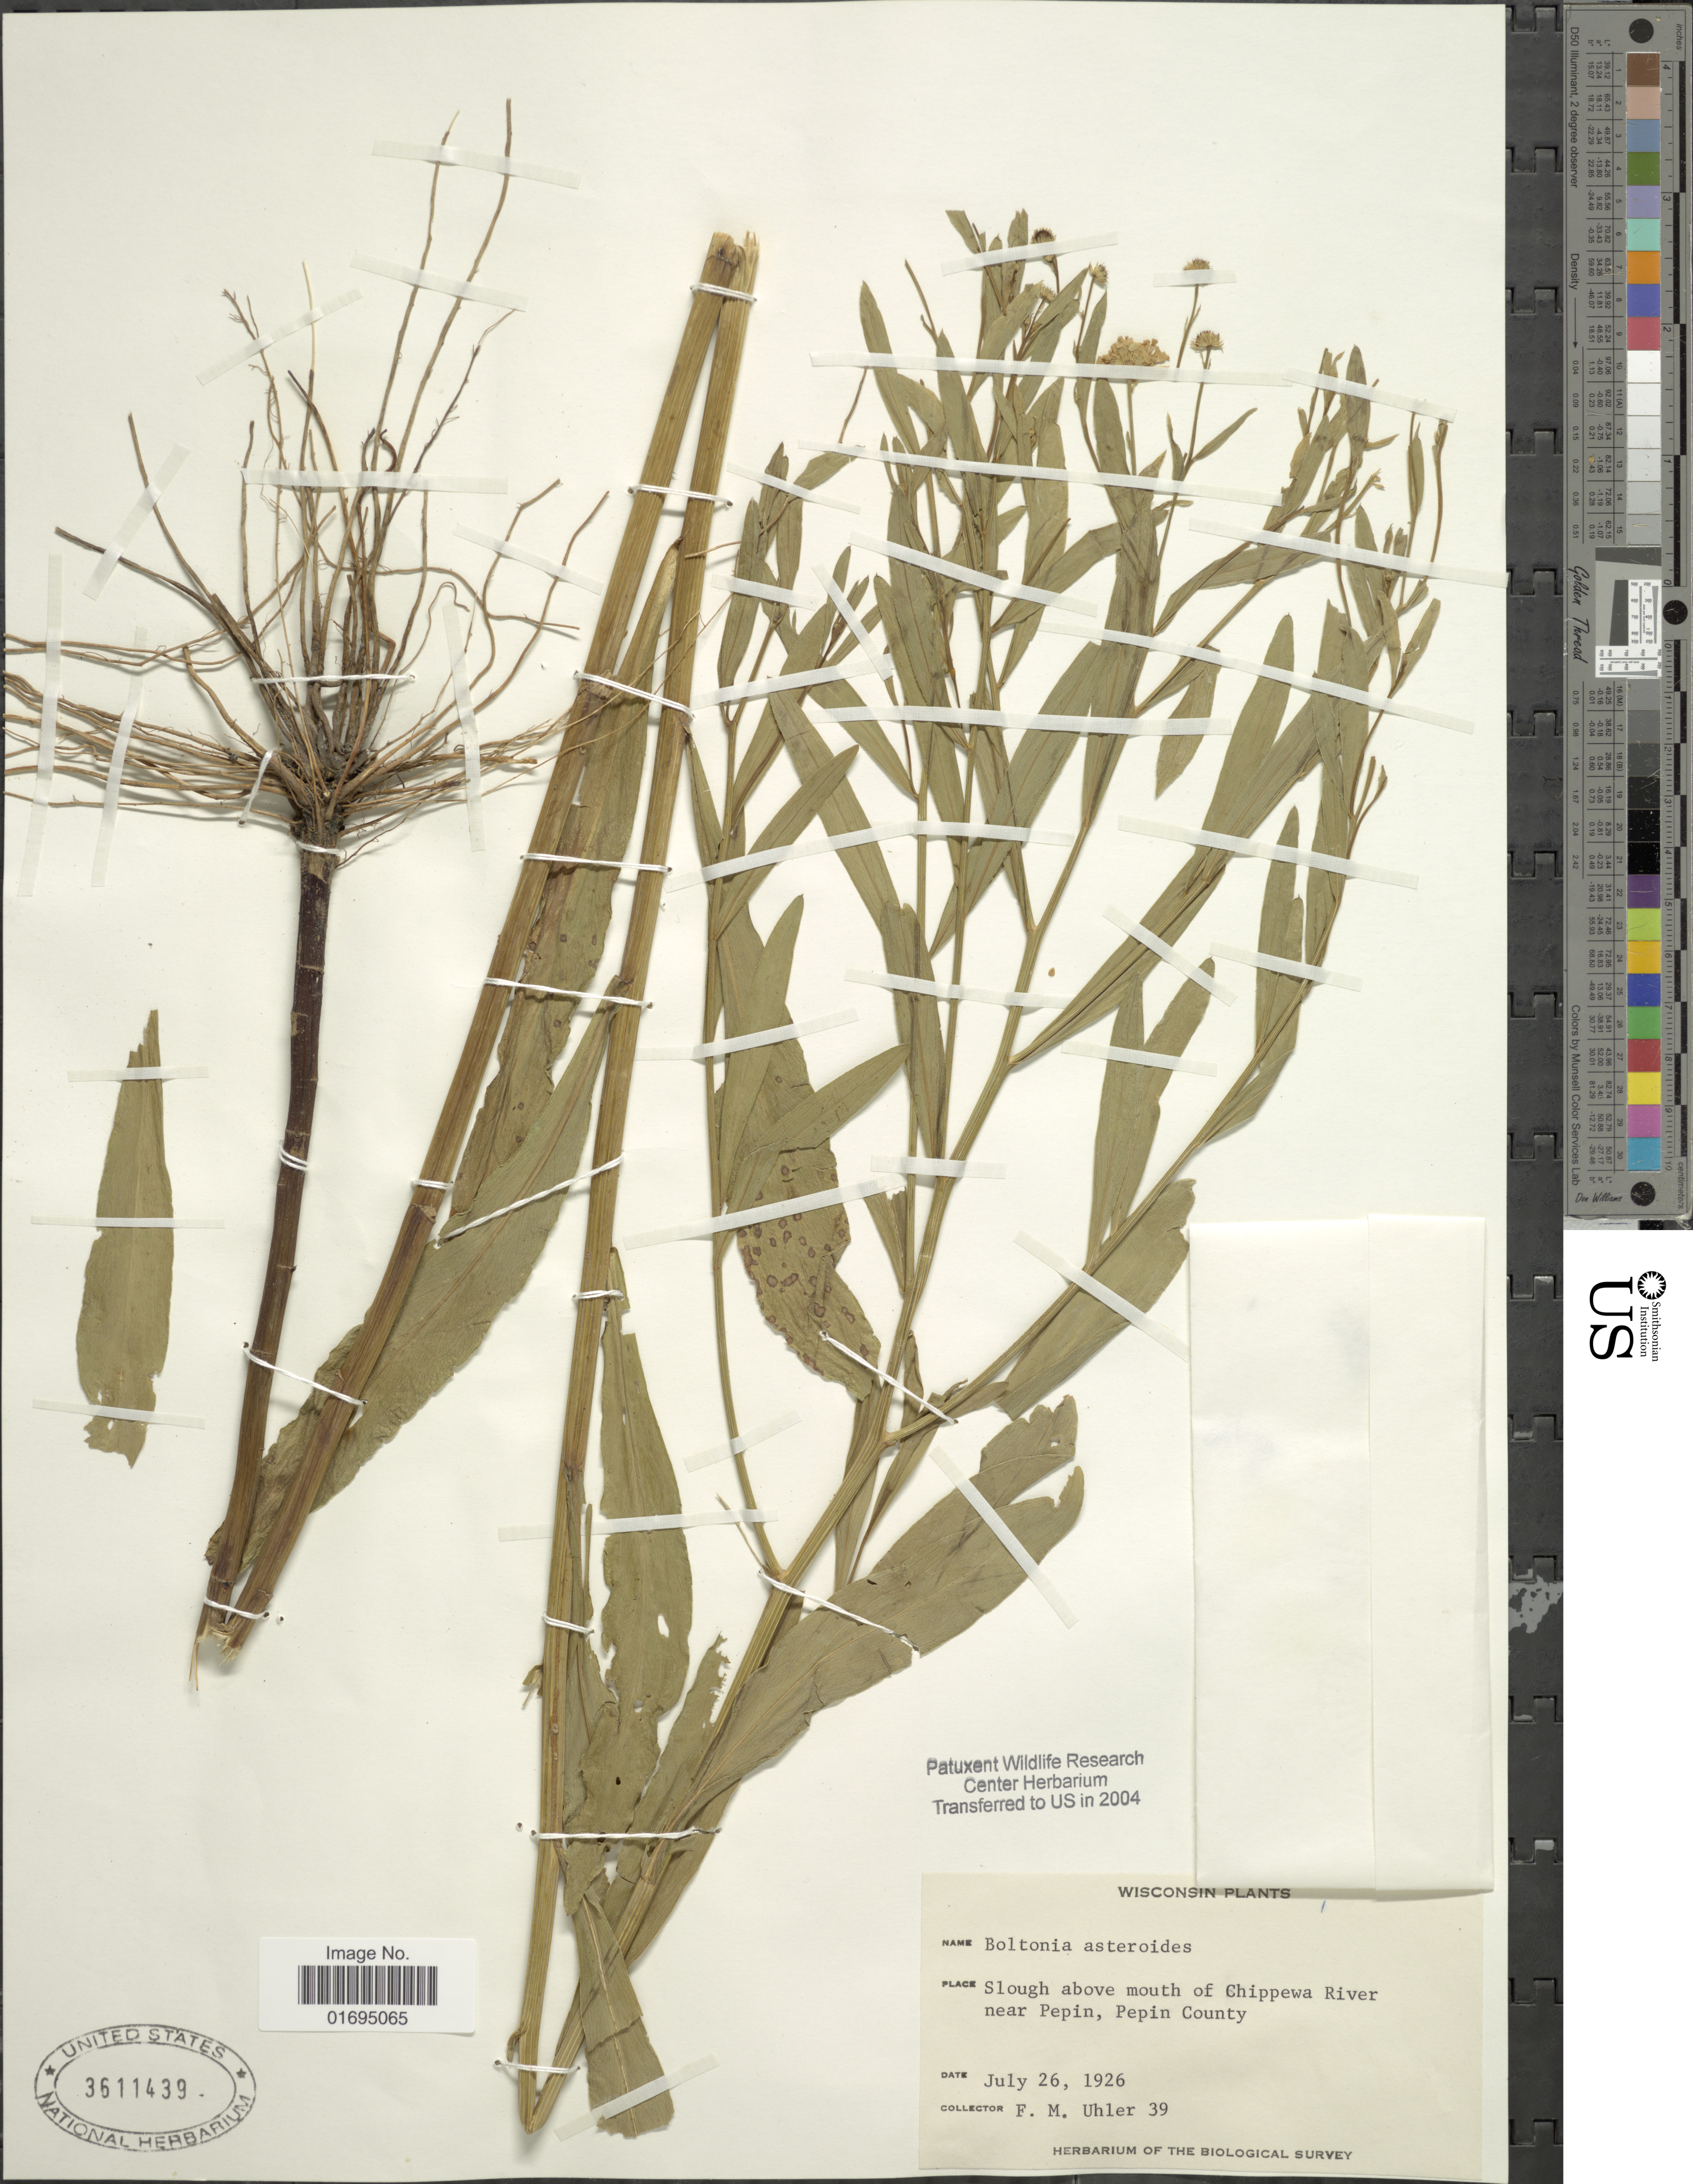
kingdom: Plantae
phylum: Tracheophyta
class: Magnoliopsida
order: Asterales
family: Asteraceae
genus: Boltonia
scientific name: Boltonia asteroides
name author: (L.) L'Hér.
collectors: F. M. Uhler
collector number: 39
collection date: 1926-07-26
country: United States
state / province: Wisconsin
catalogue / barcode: US 3611439